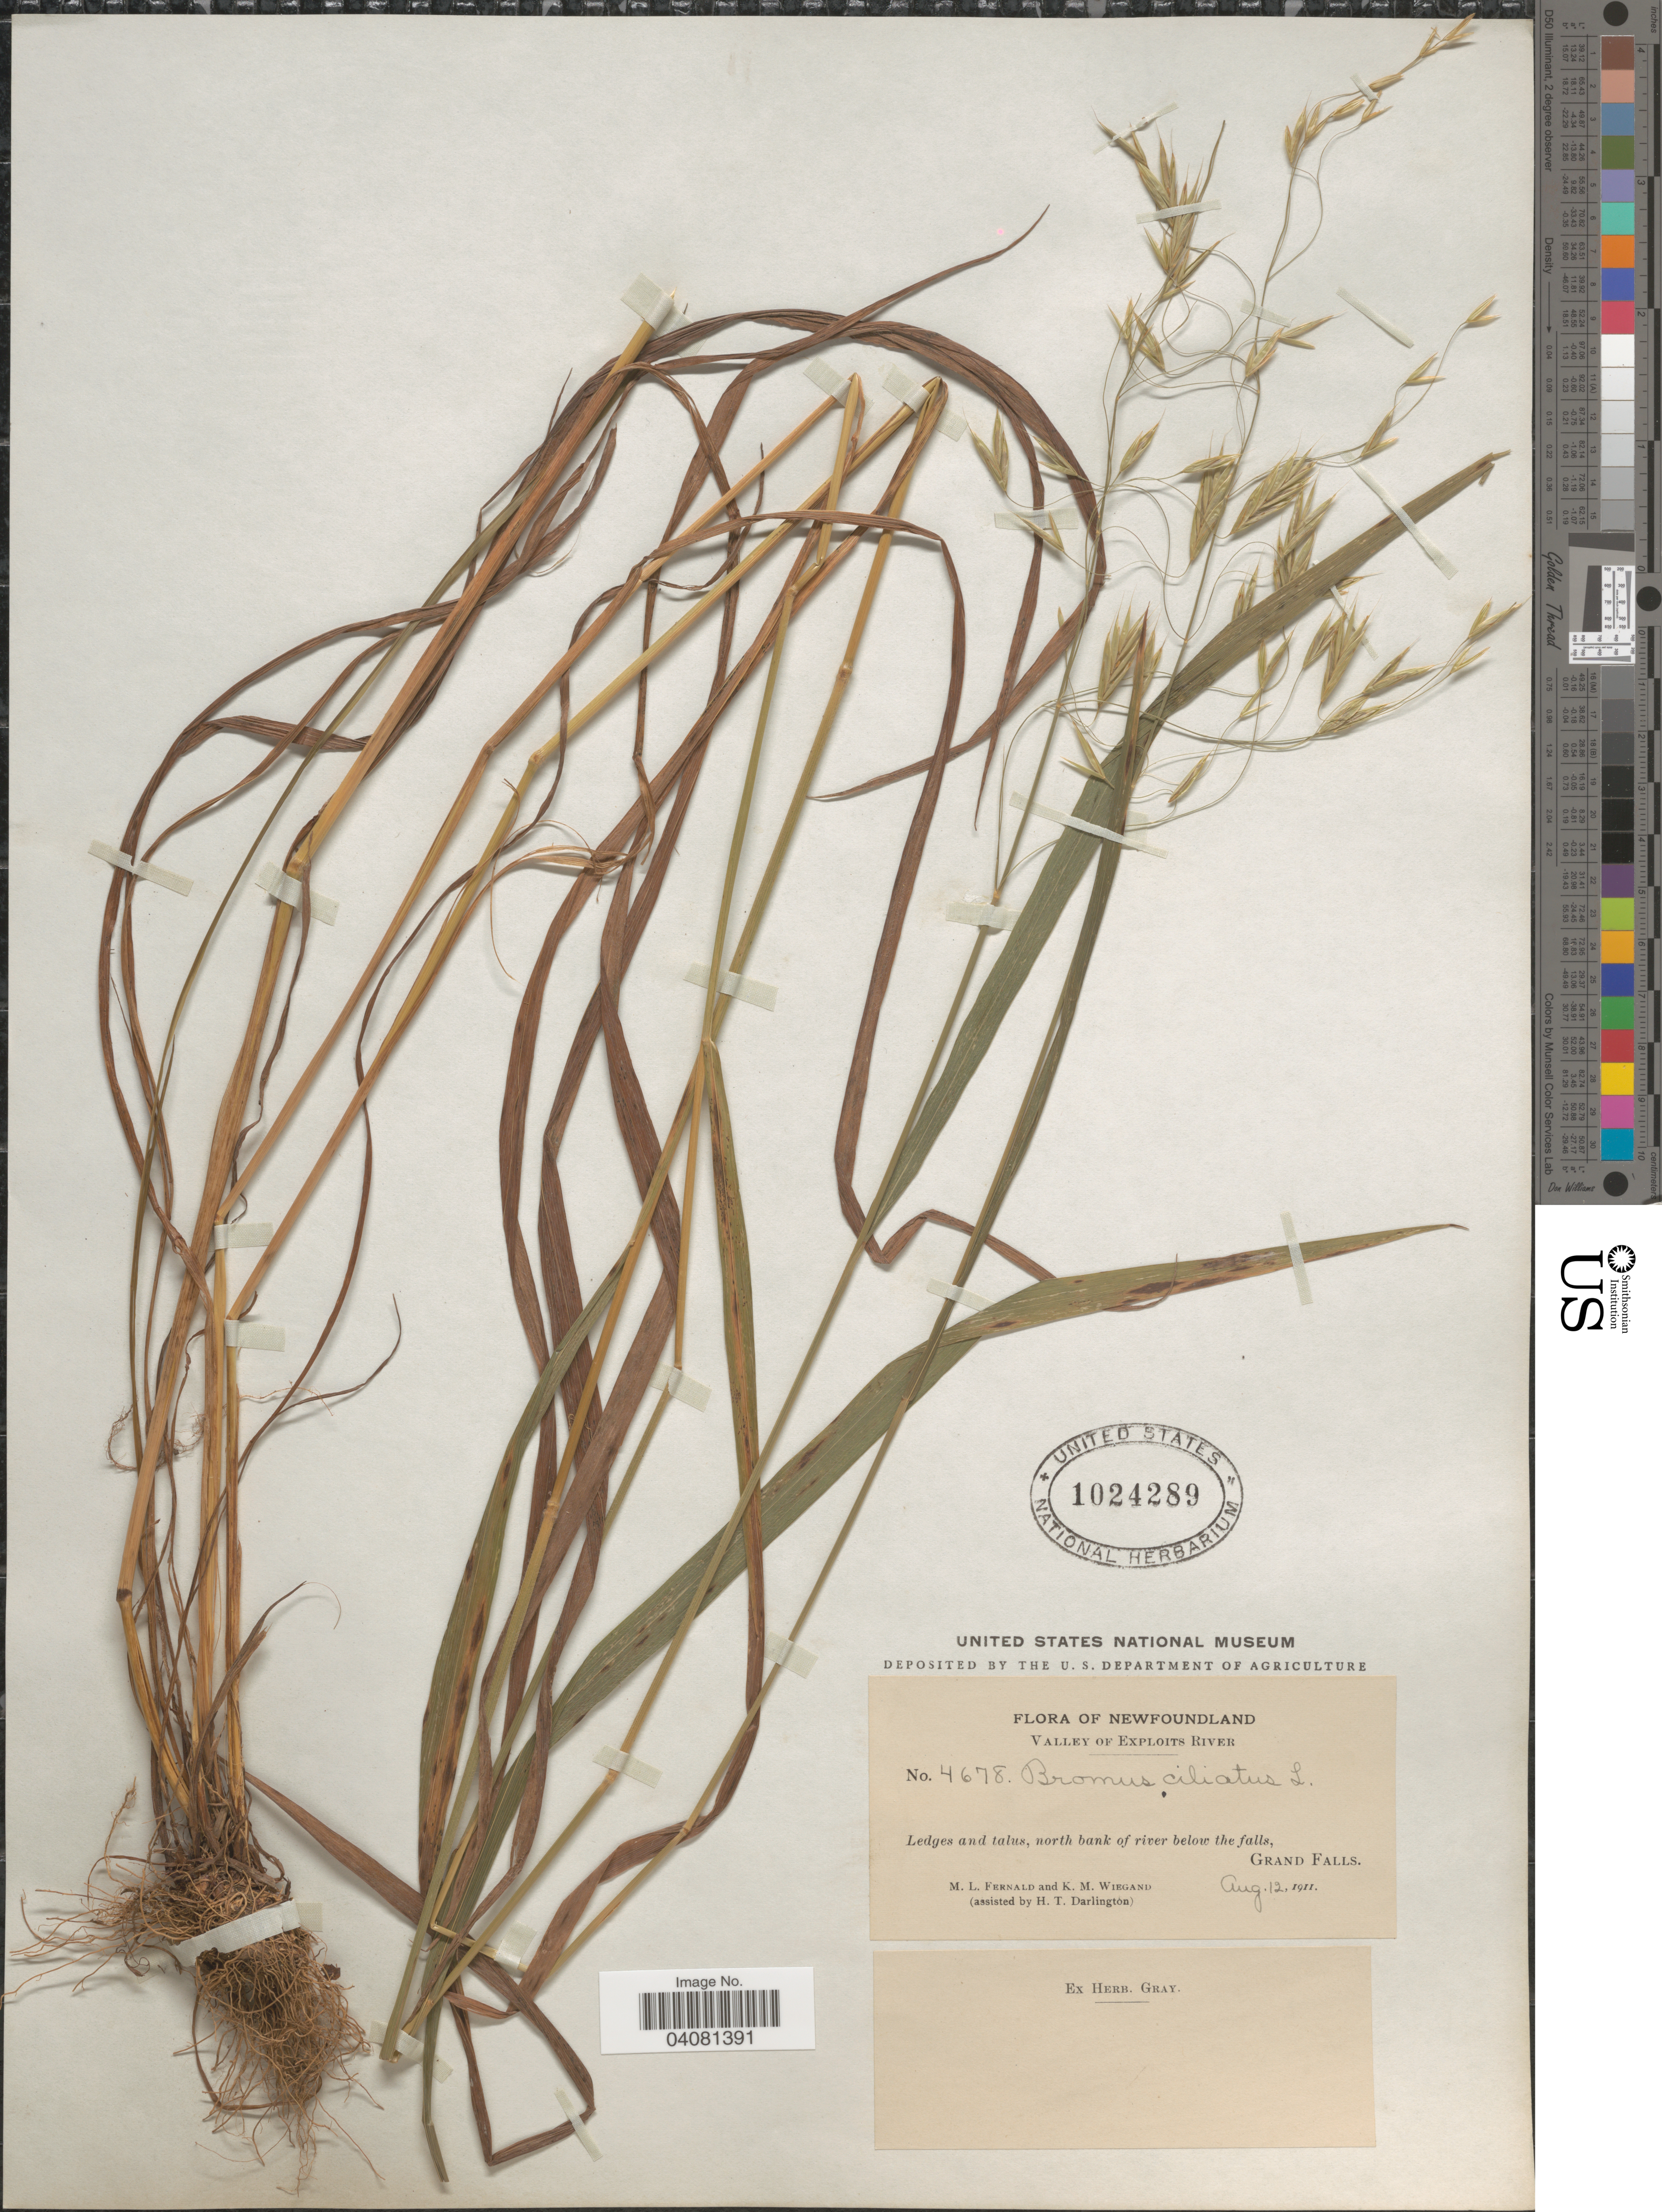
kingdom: Plantae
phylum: Tracheophyta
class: Liliopsida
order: Poales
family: Poaceae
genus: Bromus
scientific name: Bromus ciliatus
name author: L.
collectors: M. L. Fernald, K. M. Wiegand & H. Darlington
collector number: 4678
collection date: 1911-08-12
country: Canada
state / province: Newfoundland and Labrador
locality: Valley of Exploits River. Ledges and talus, north bank of river below the falls, Grand Falls.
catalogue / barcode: US 1024289